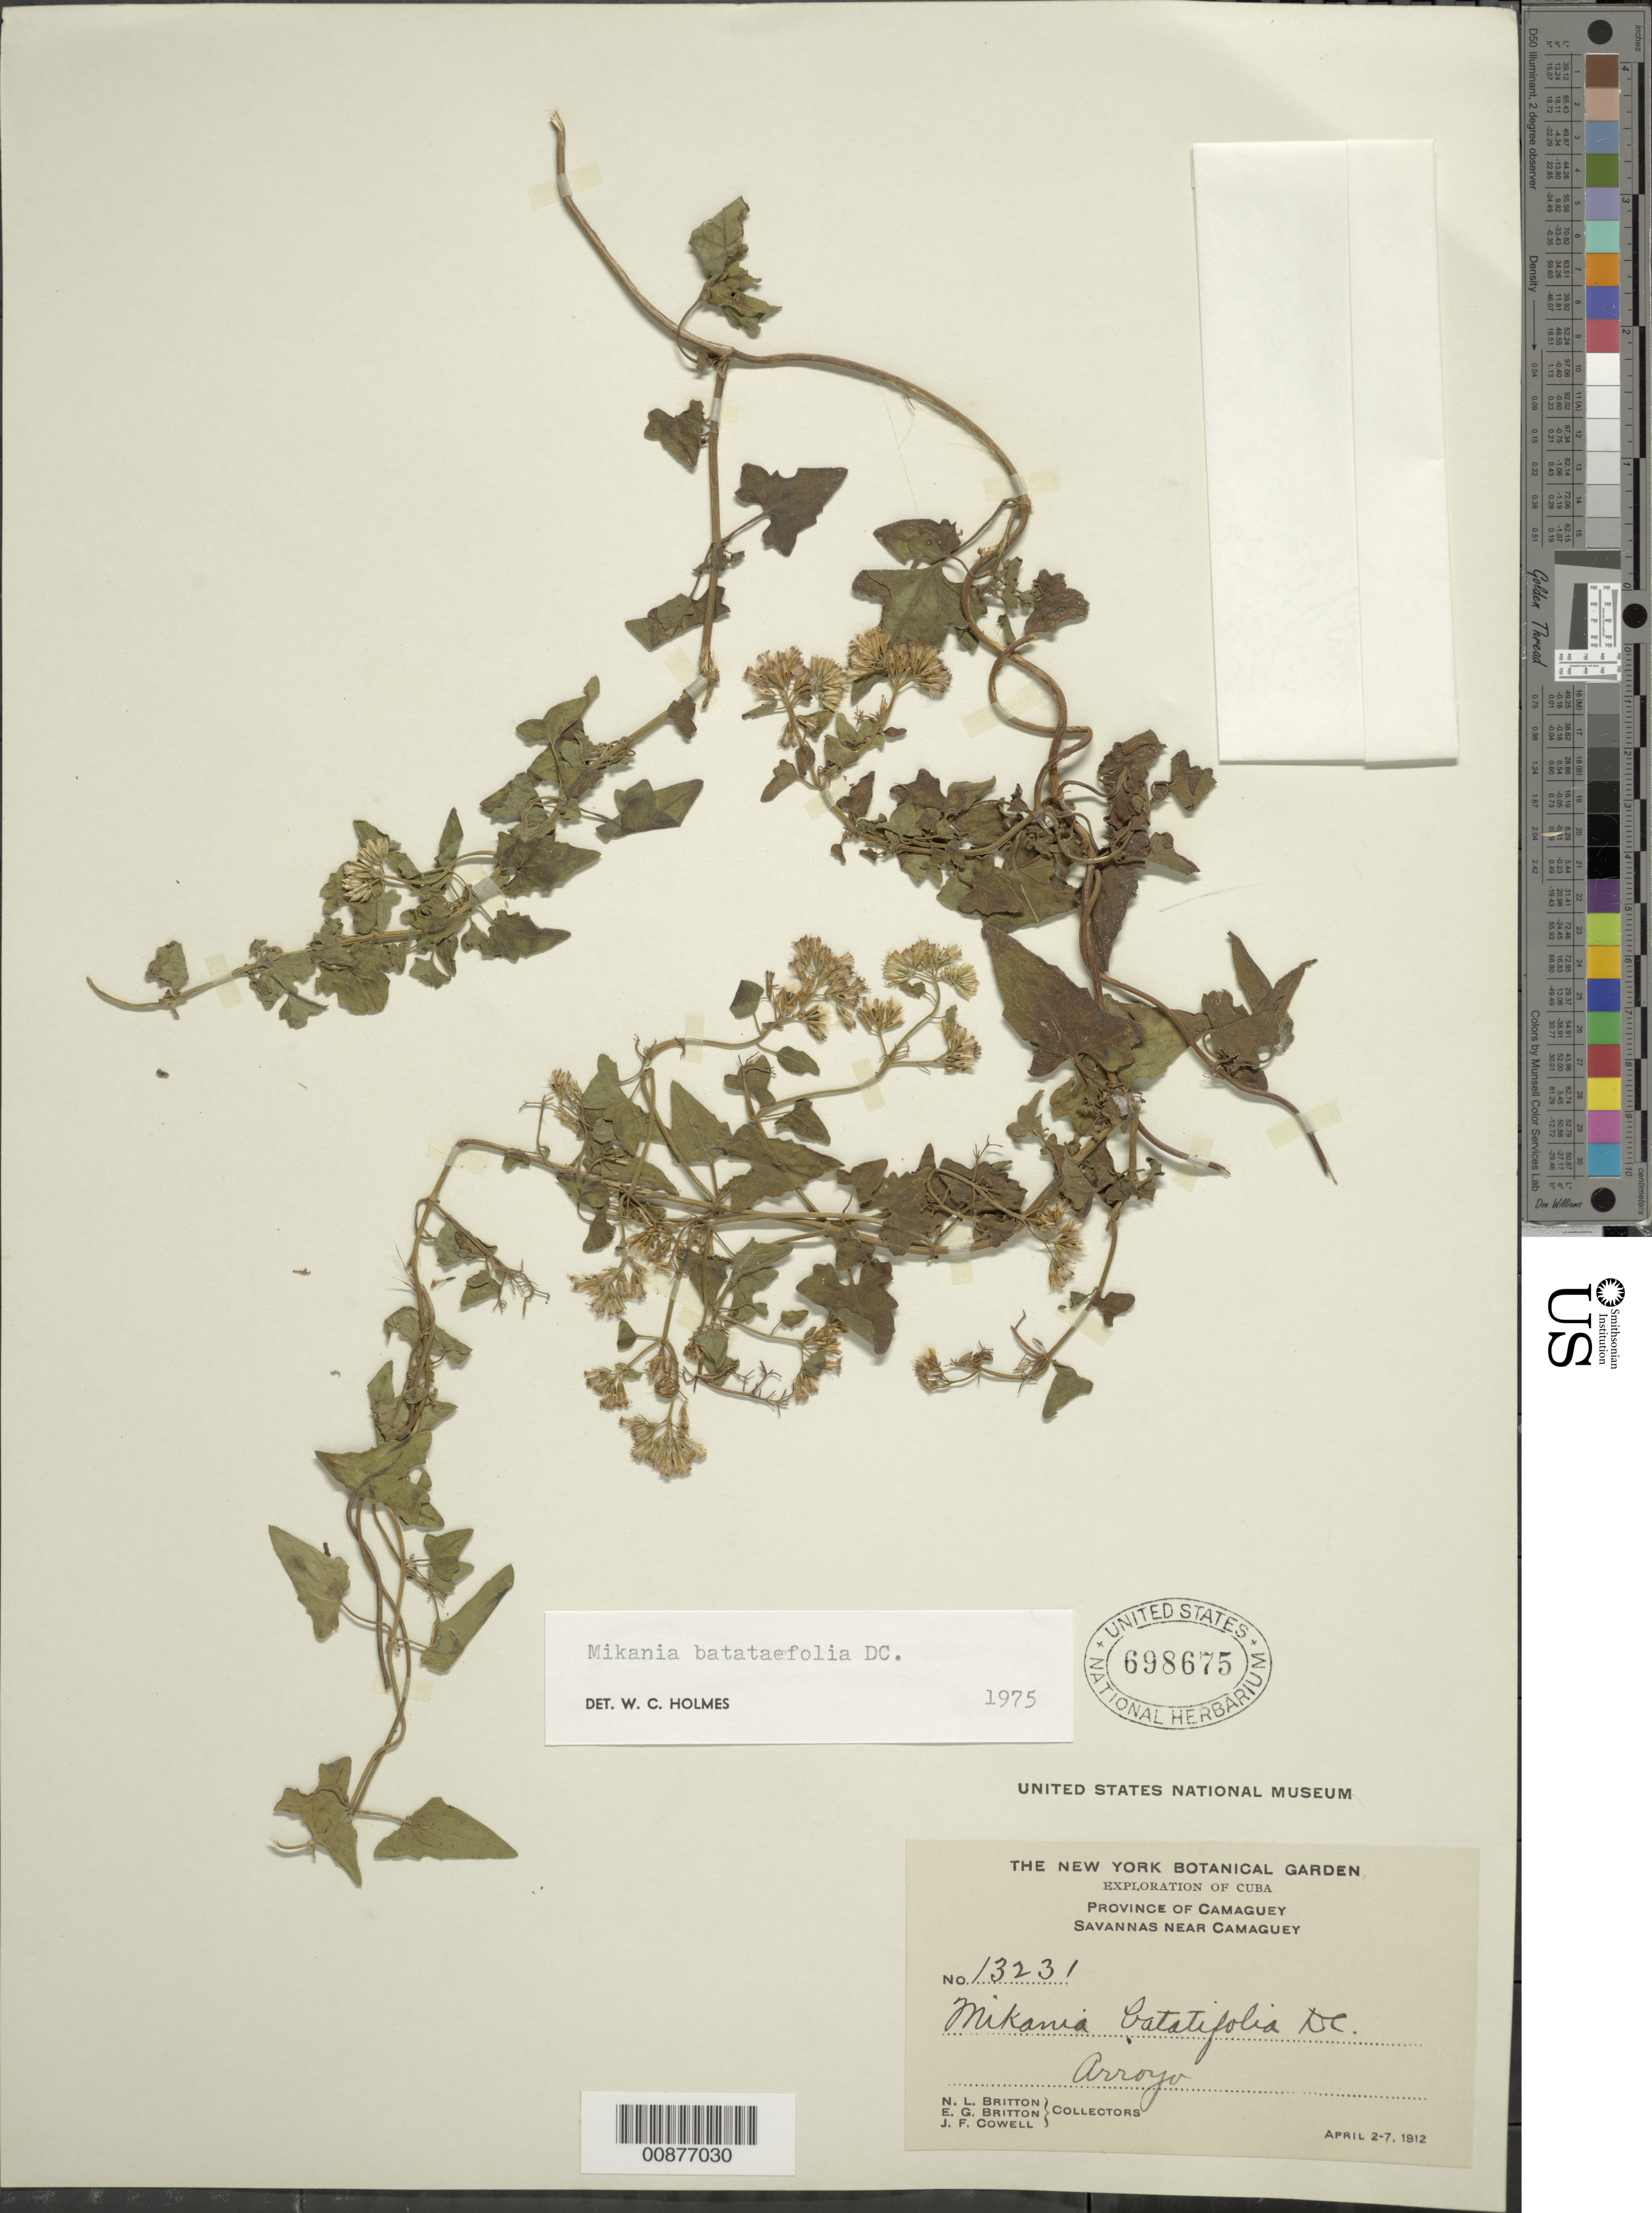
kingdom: Plantae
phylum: Tracheophyta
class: Magnoliopsida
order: Asterales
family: Asteraceae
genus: Mikania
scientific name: Mikania batataefolia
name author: DC.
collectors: N. Britton, E. G. Britton & J. F. Cowell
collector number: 13231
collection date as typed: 02 Apr 1912 to 02 Apr 1912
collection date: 1912-04-02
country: Cuba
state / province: Camaguey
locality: Savannas near Camguey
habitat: Savannas, arroyo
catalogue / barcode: US 698675